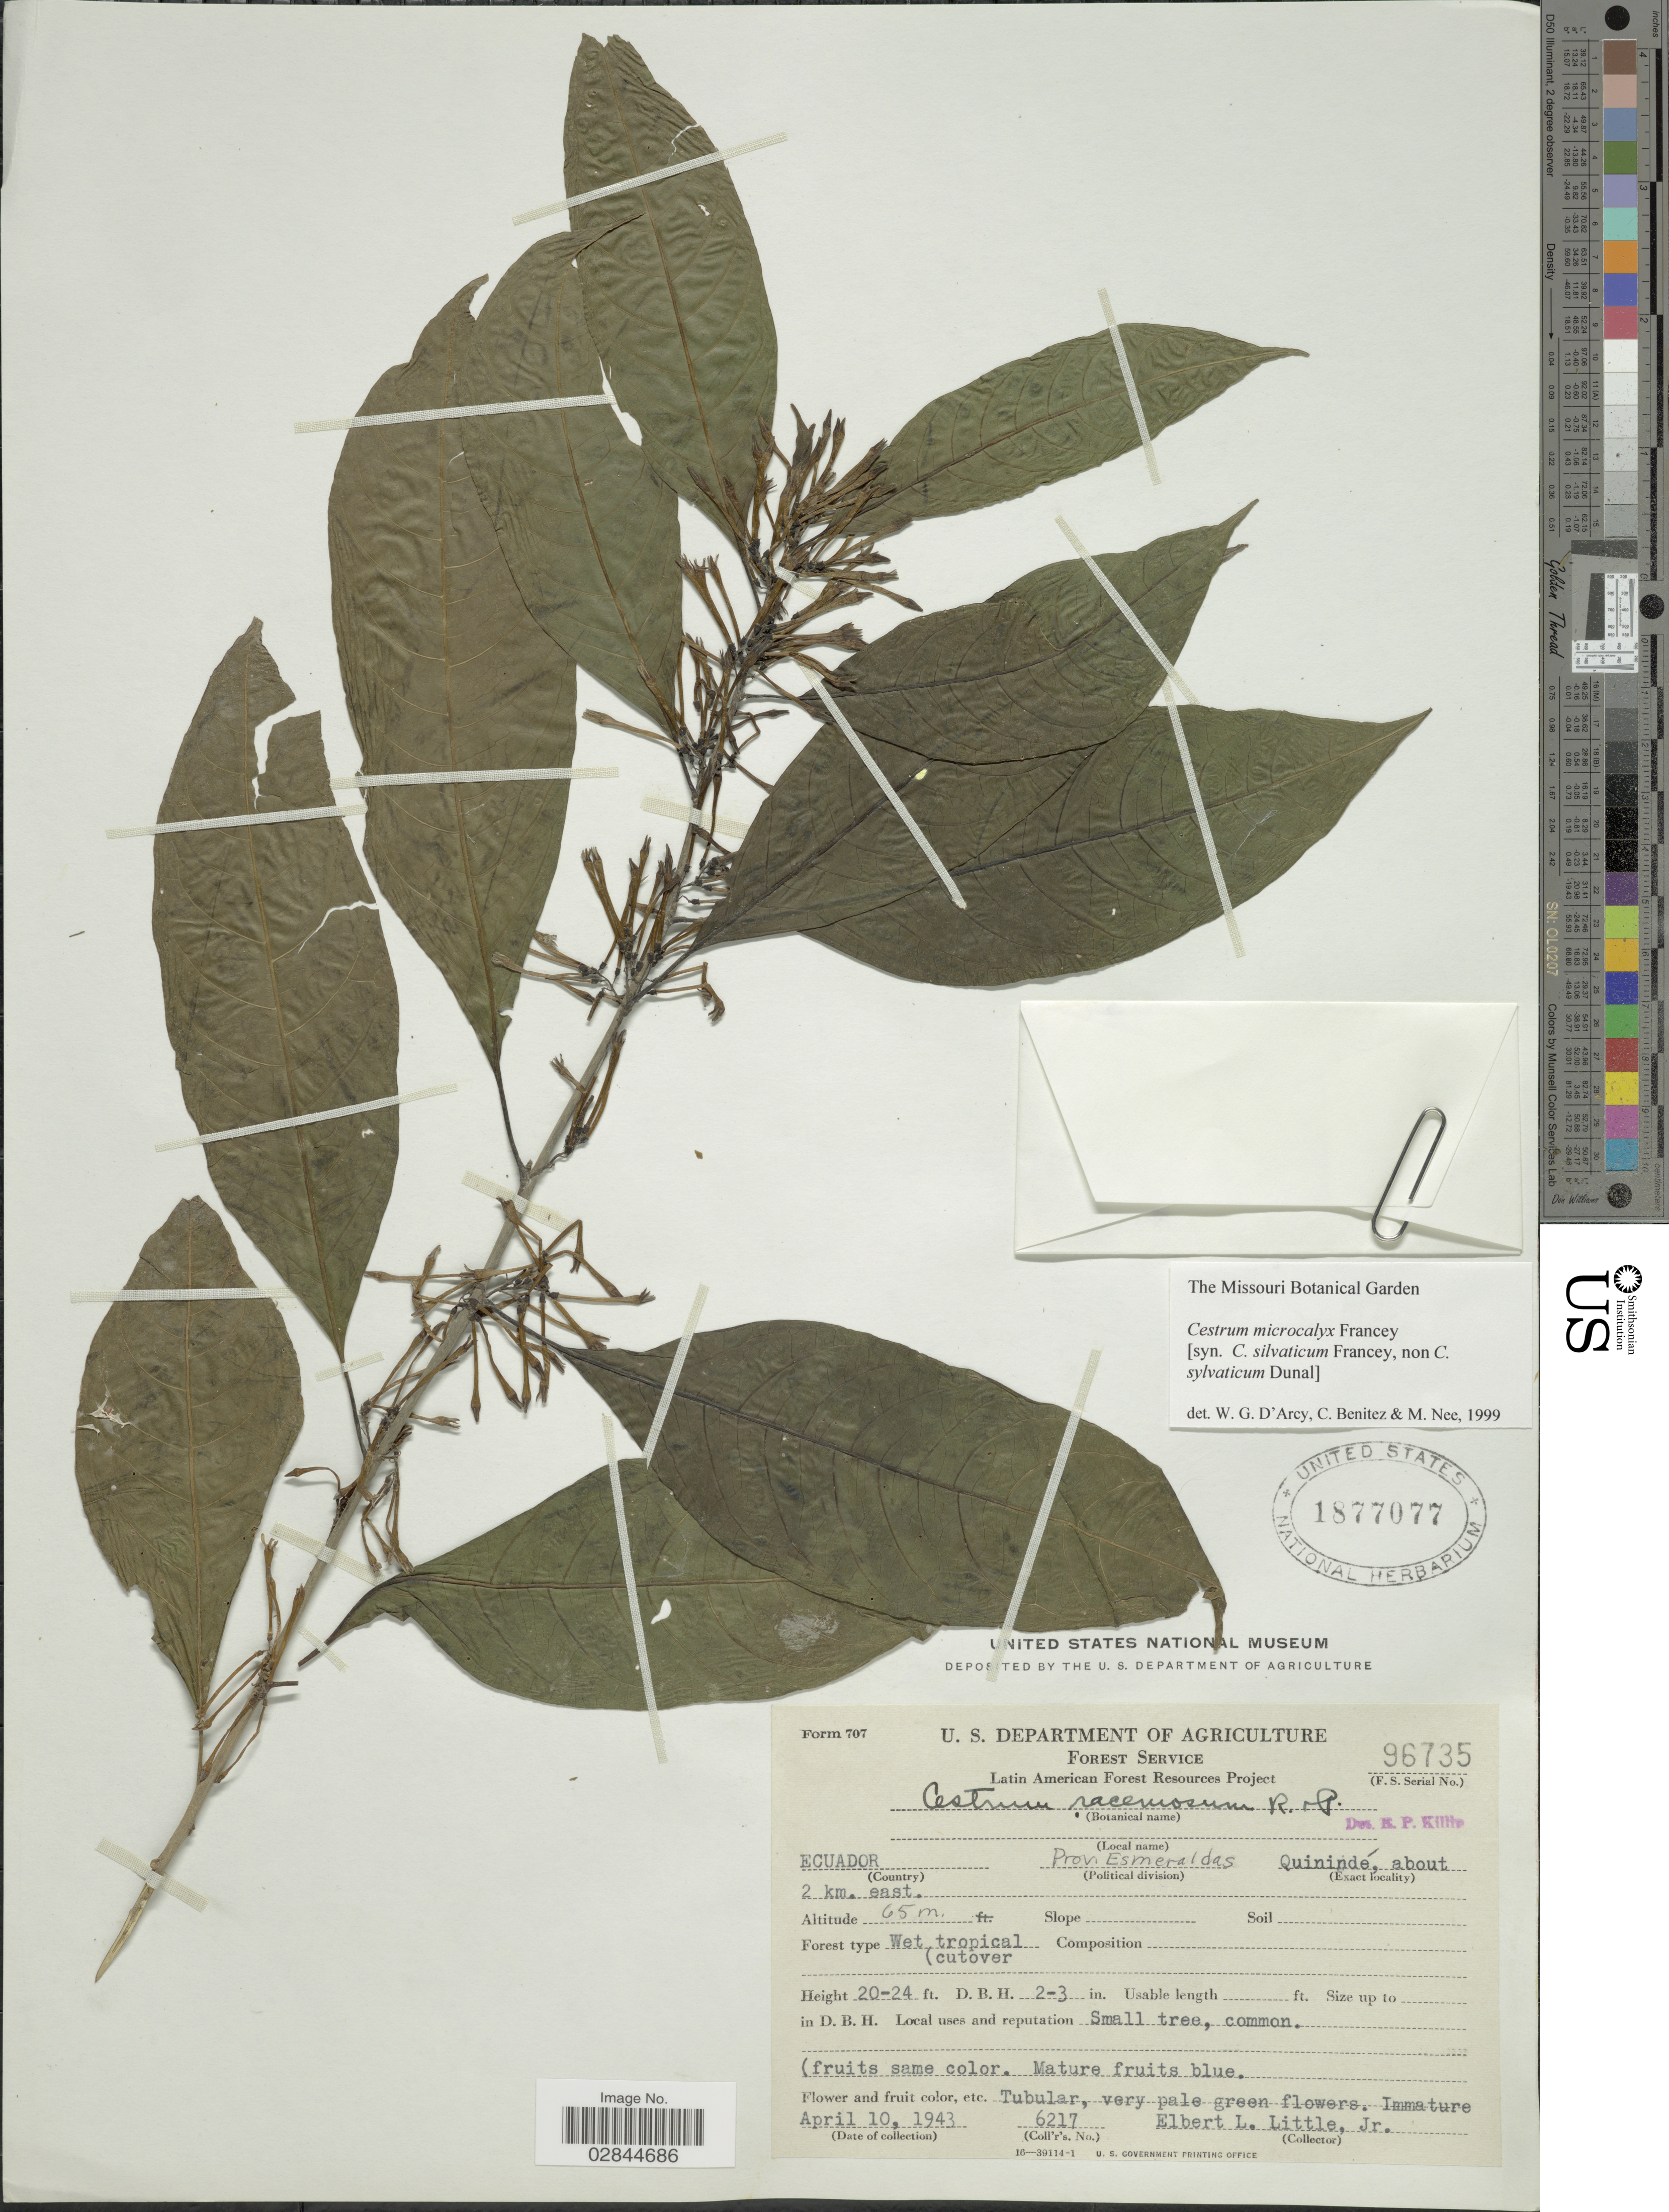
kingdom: Plantae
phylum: Tracheophyta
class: Magnoliopsida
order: Solanales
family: Solanaceae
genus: Cestrum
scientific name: Cestrum microcalyx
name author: Francey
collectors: E. L. Little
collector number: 6217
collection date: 1943-04-10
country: Ecuador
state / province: Esmeraldas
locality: Quininde, about 2 km. east.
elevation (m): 65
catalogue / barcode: US 1877077